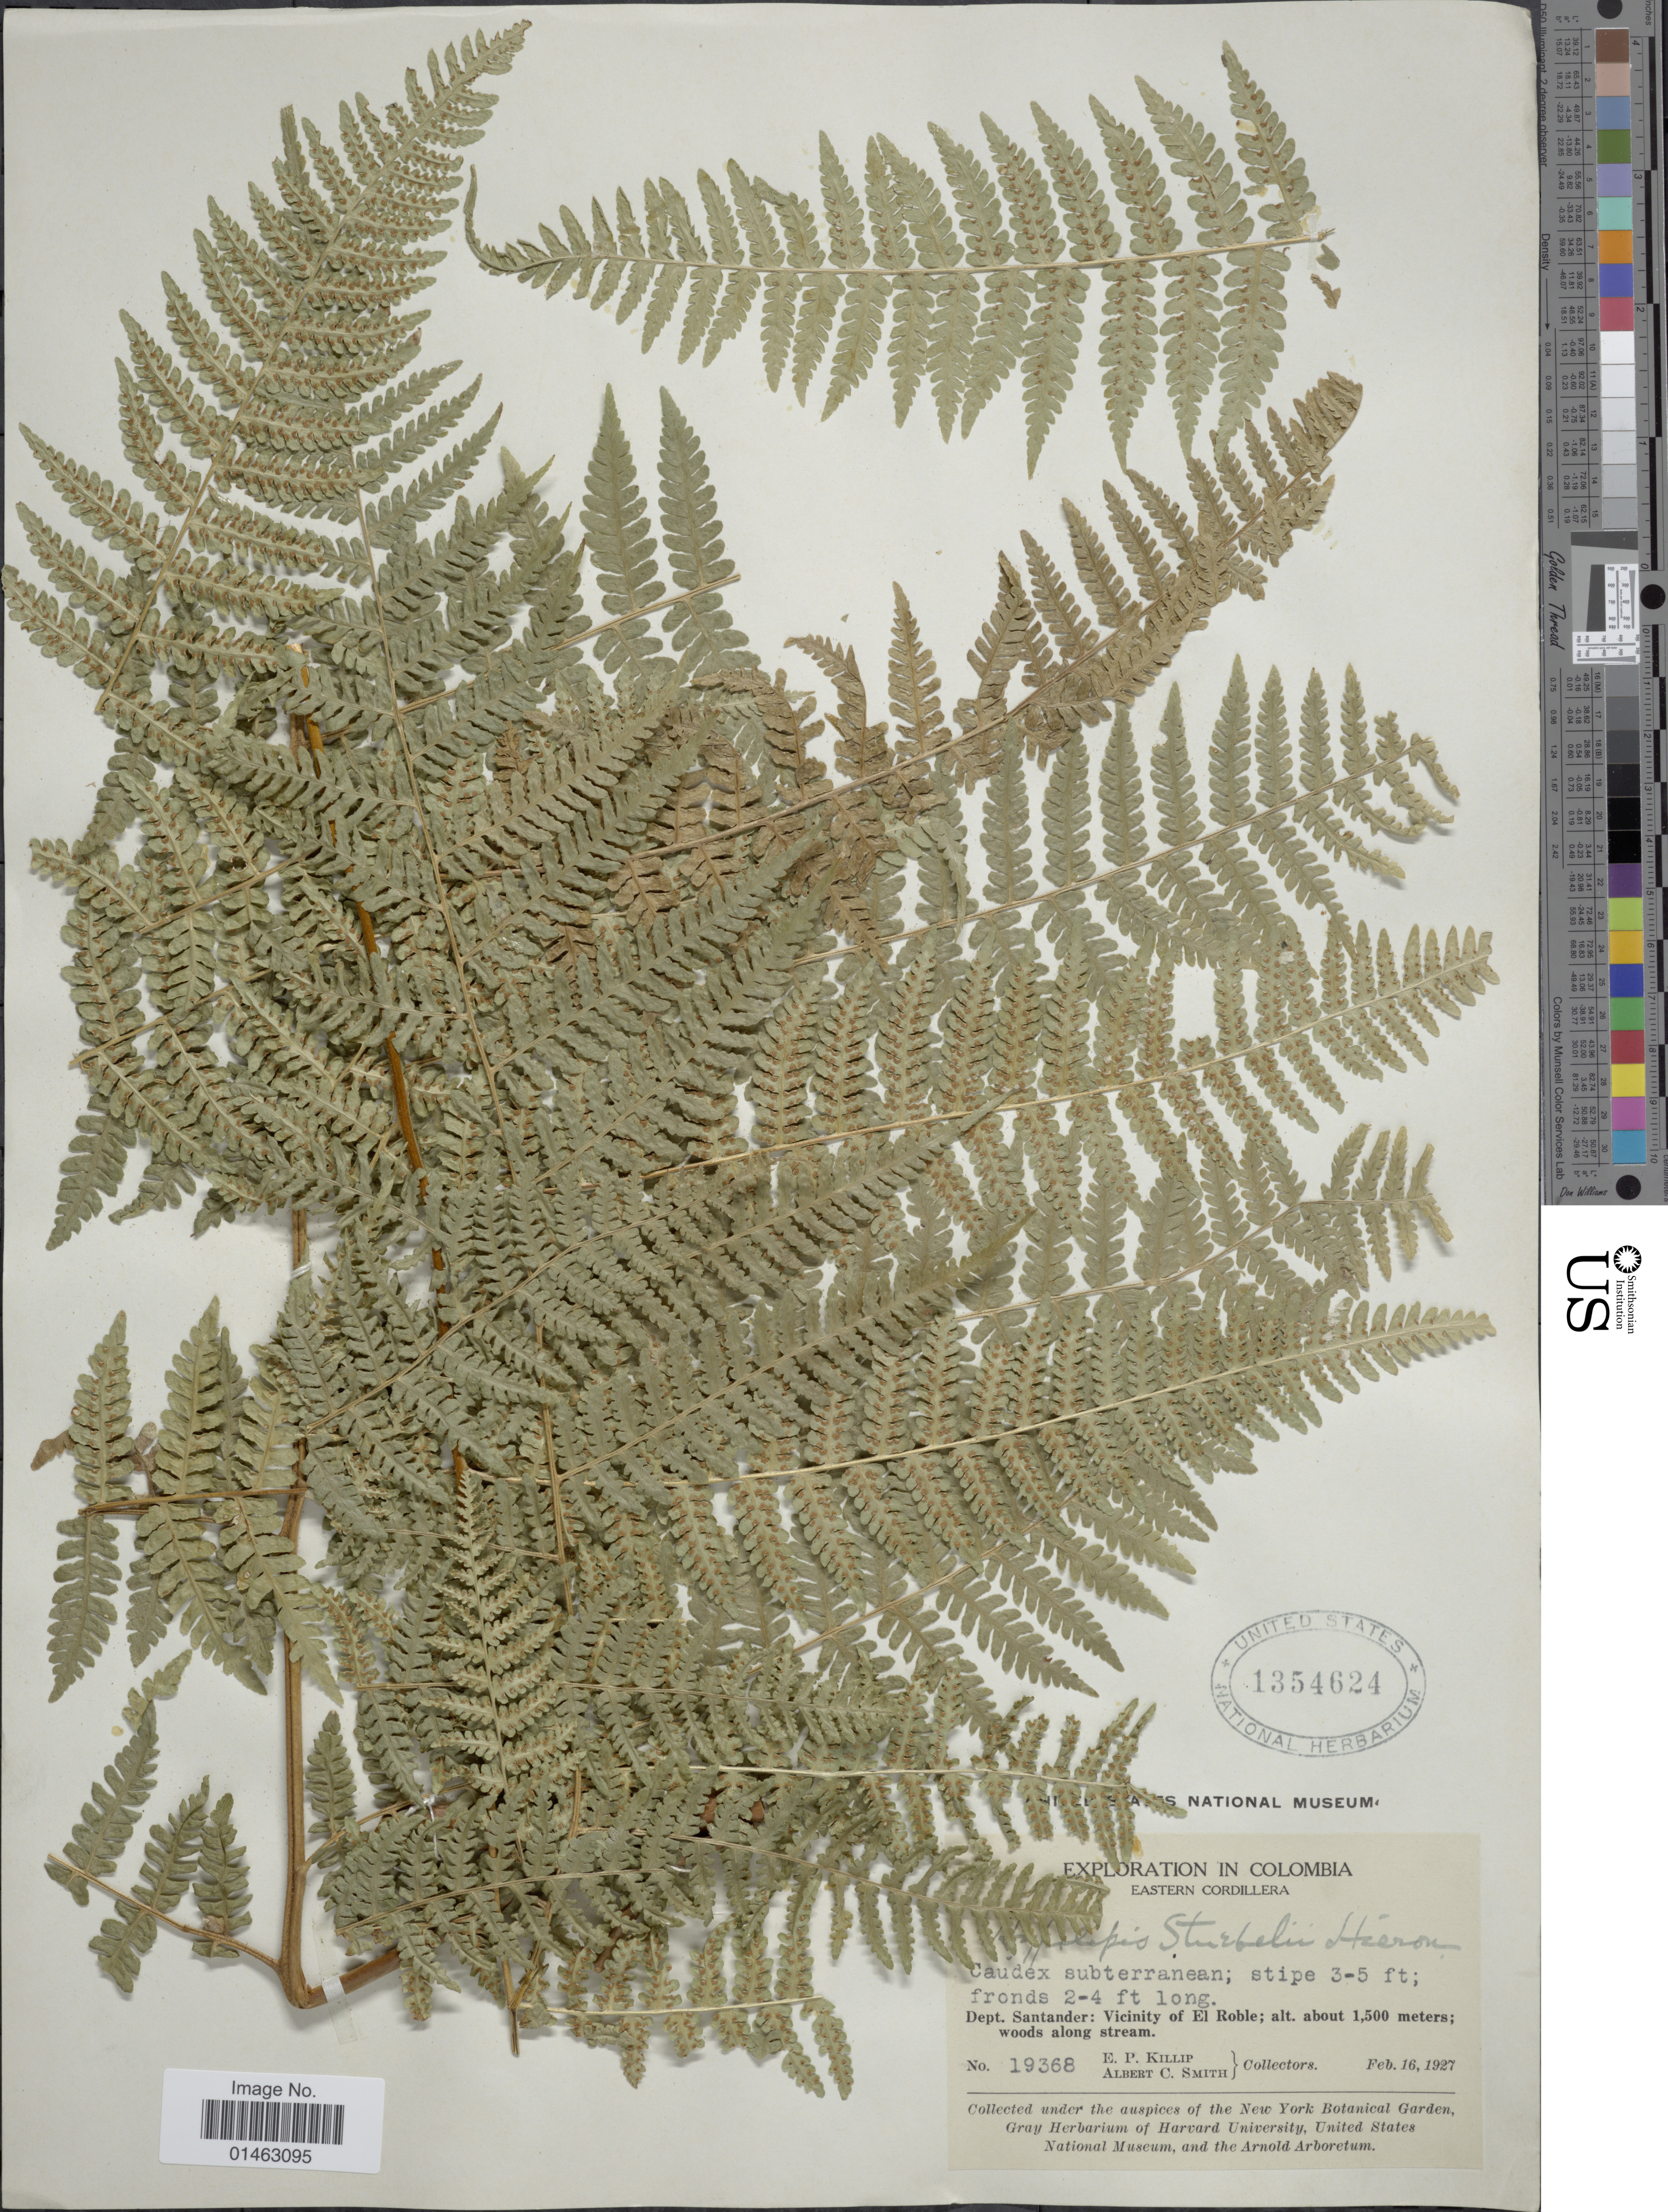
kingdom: Plantae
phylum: Tracheophyta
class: Polypodiopsida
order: Polypodiales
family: Dennstaedtiaceae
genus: Hypolepis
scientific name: Hypolepis steubelii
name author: Hieron.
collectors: E. P. Killip & A. C. Smith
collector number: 19368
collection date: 1927-02-16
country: Colombia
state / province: Santander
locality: Eastern Cordillera, Dept Santander: Vicinity of El Roble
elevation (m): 1500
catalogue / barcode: US 1354624